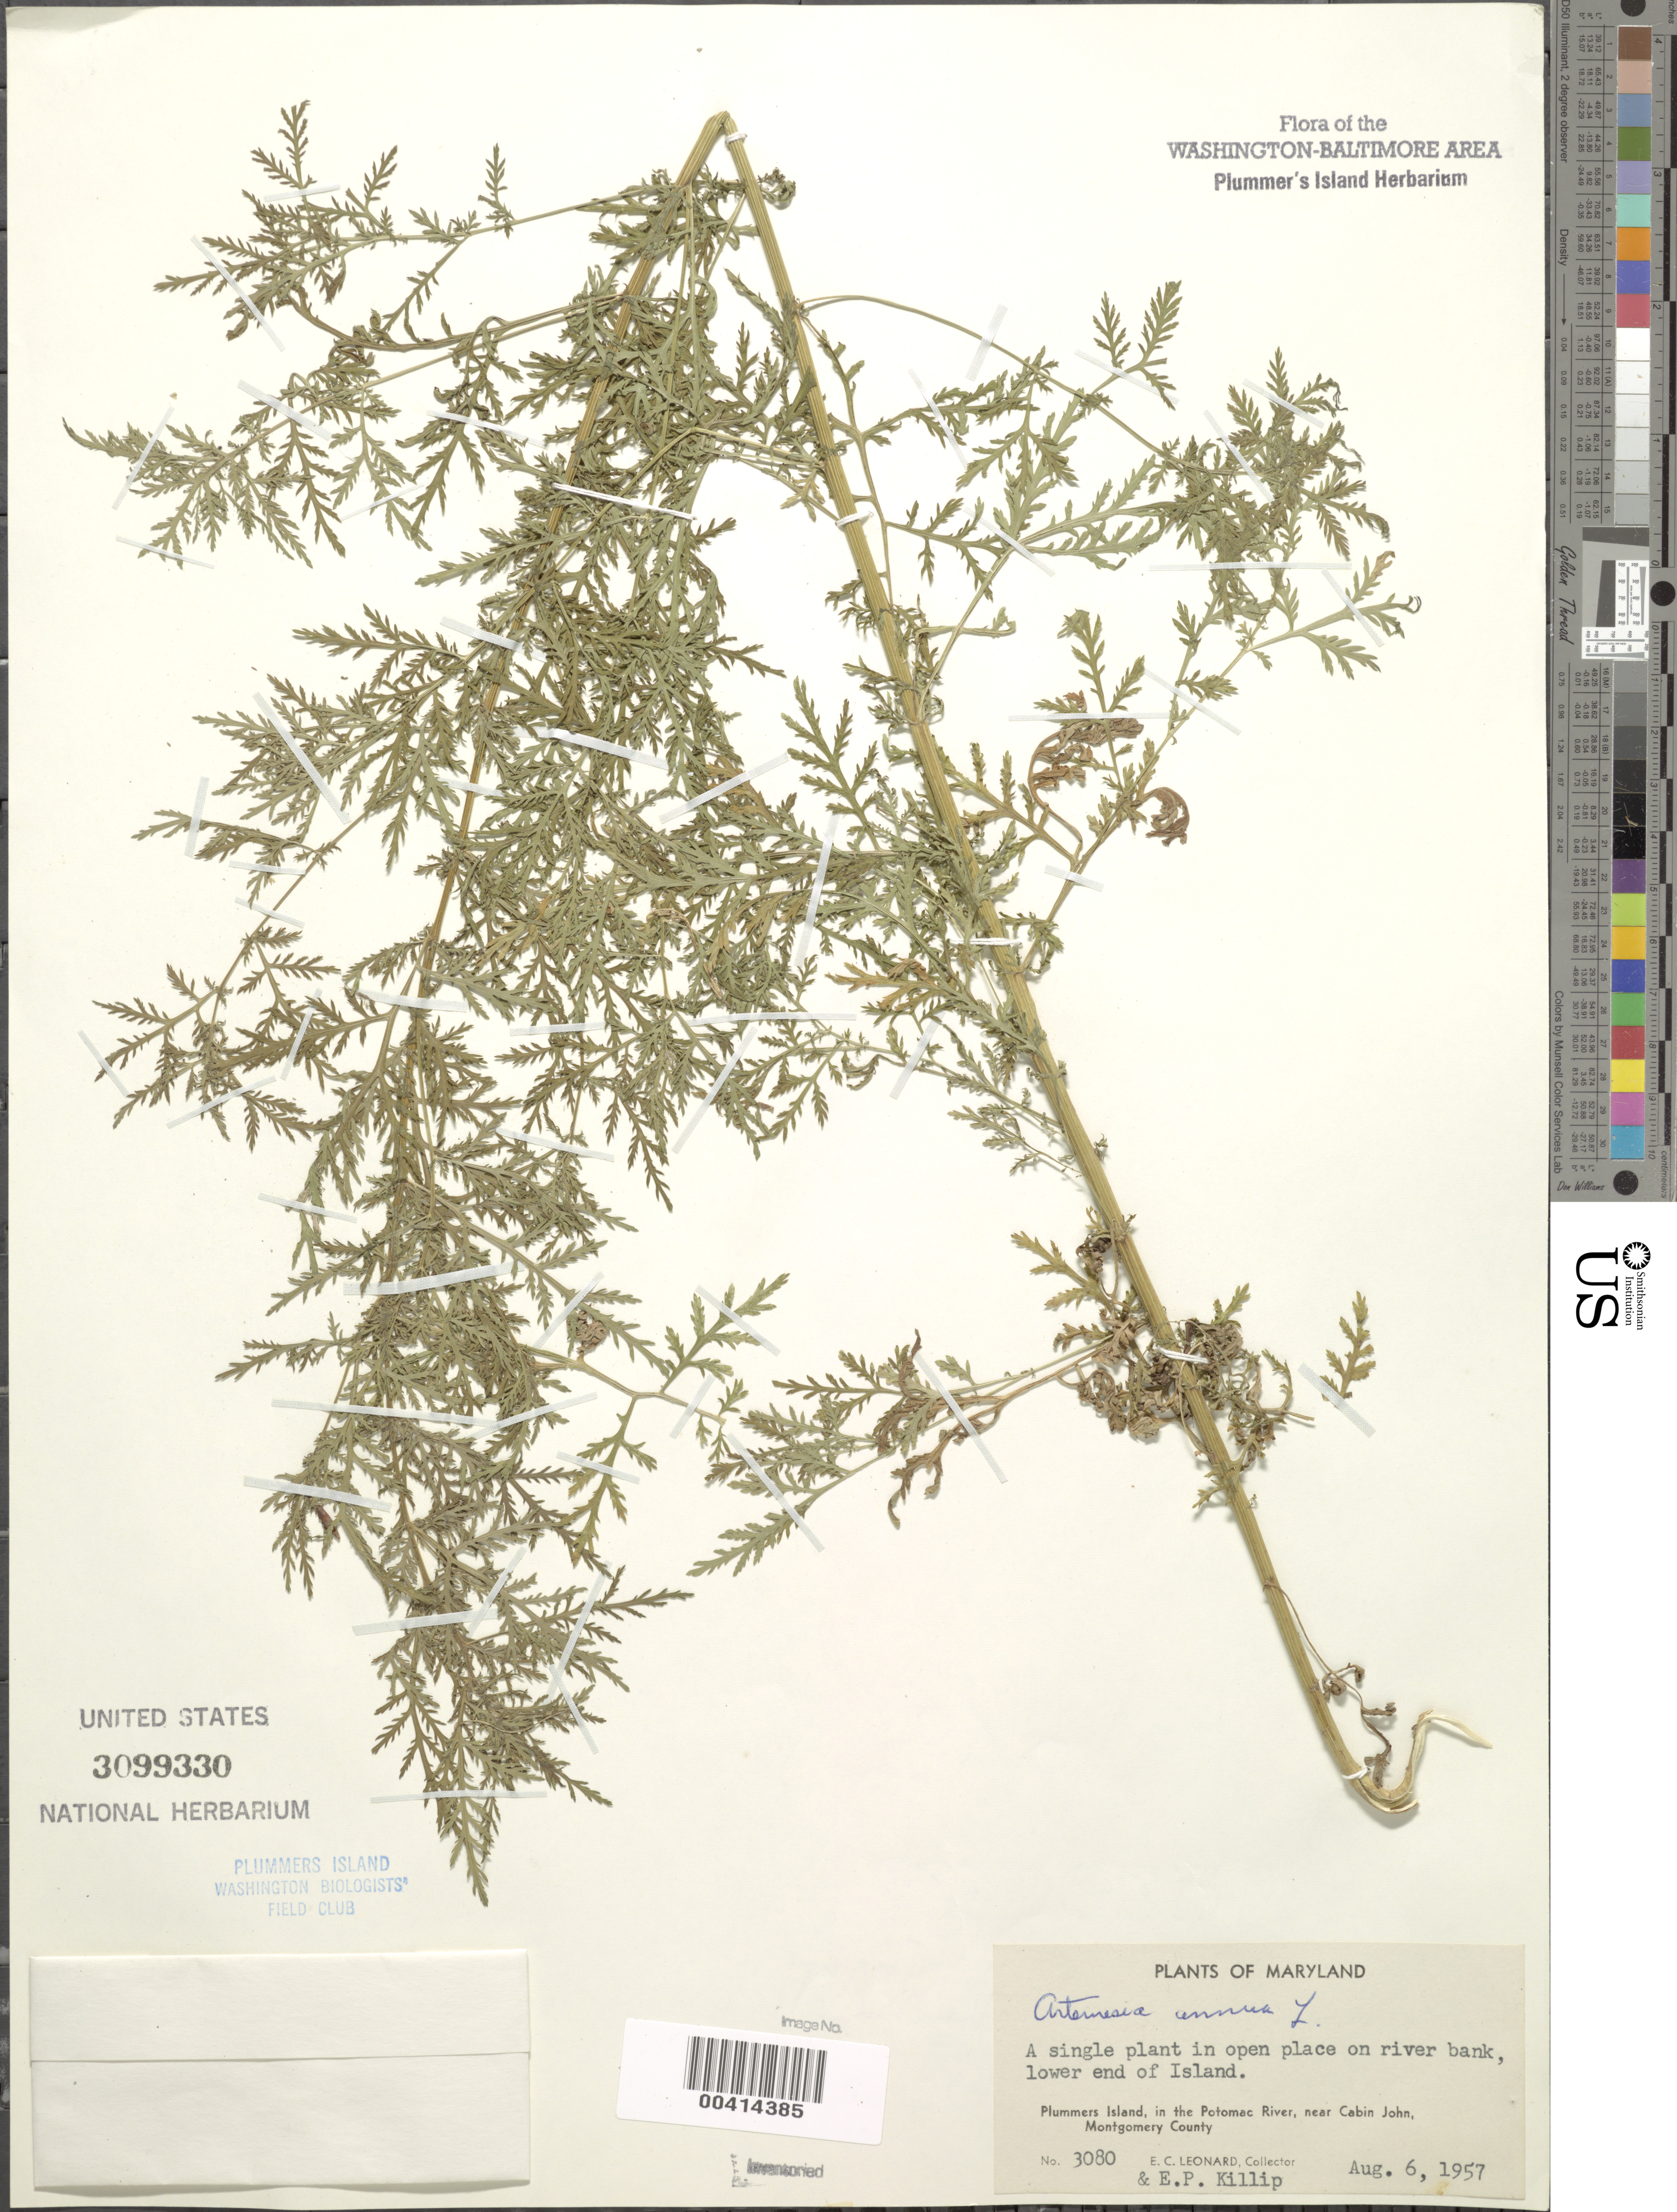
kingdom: Plantae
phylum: Tracheophyta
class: Magnoliopsida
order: Asterales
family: Asteraceae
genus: Artemisia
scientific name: Artemisia annua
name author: L.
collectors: E. C. Leonard & E. P. Killip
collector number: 3080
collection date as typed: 06 Aug 1957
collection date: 1957-08-06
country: United States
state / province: Maryland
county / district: Montgomery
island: Plummers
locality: Plummer's Island; river bank, lower end of Island C. & O. Canal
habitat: Open place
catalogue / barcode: US 3099330